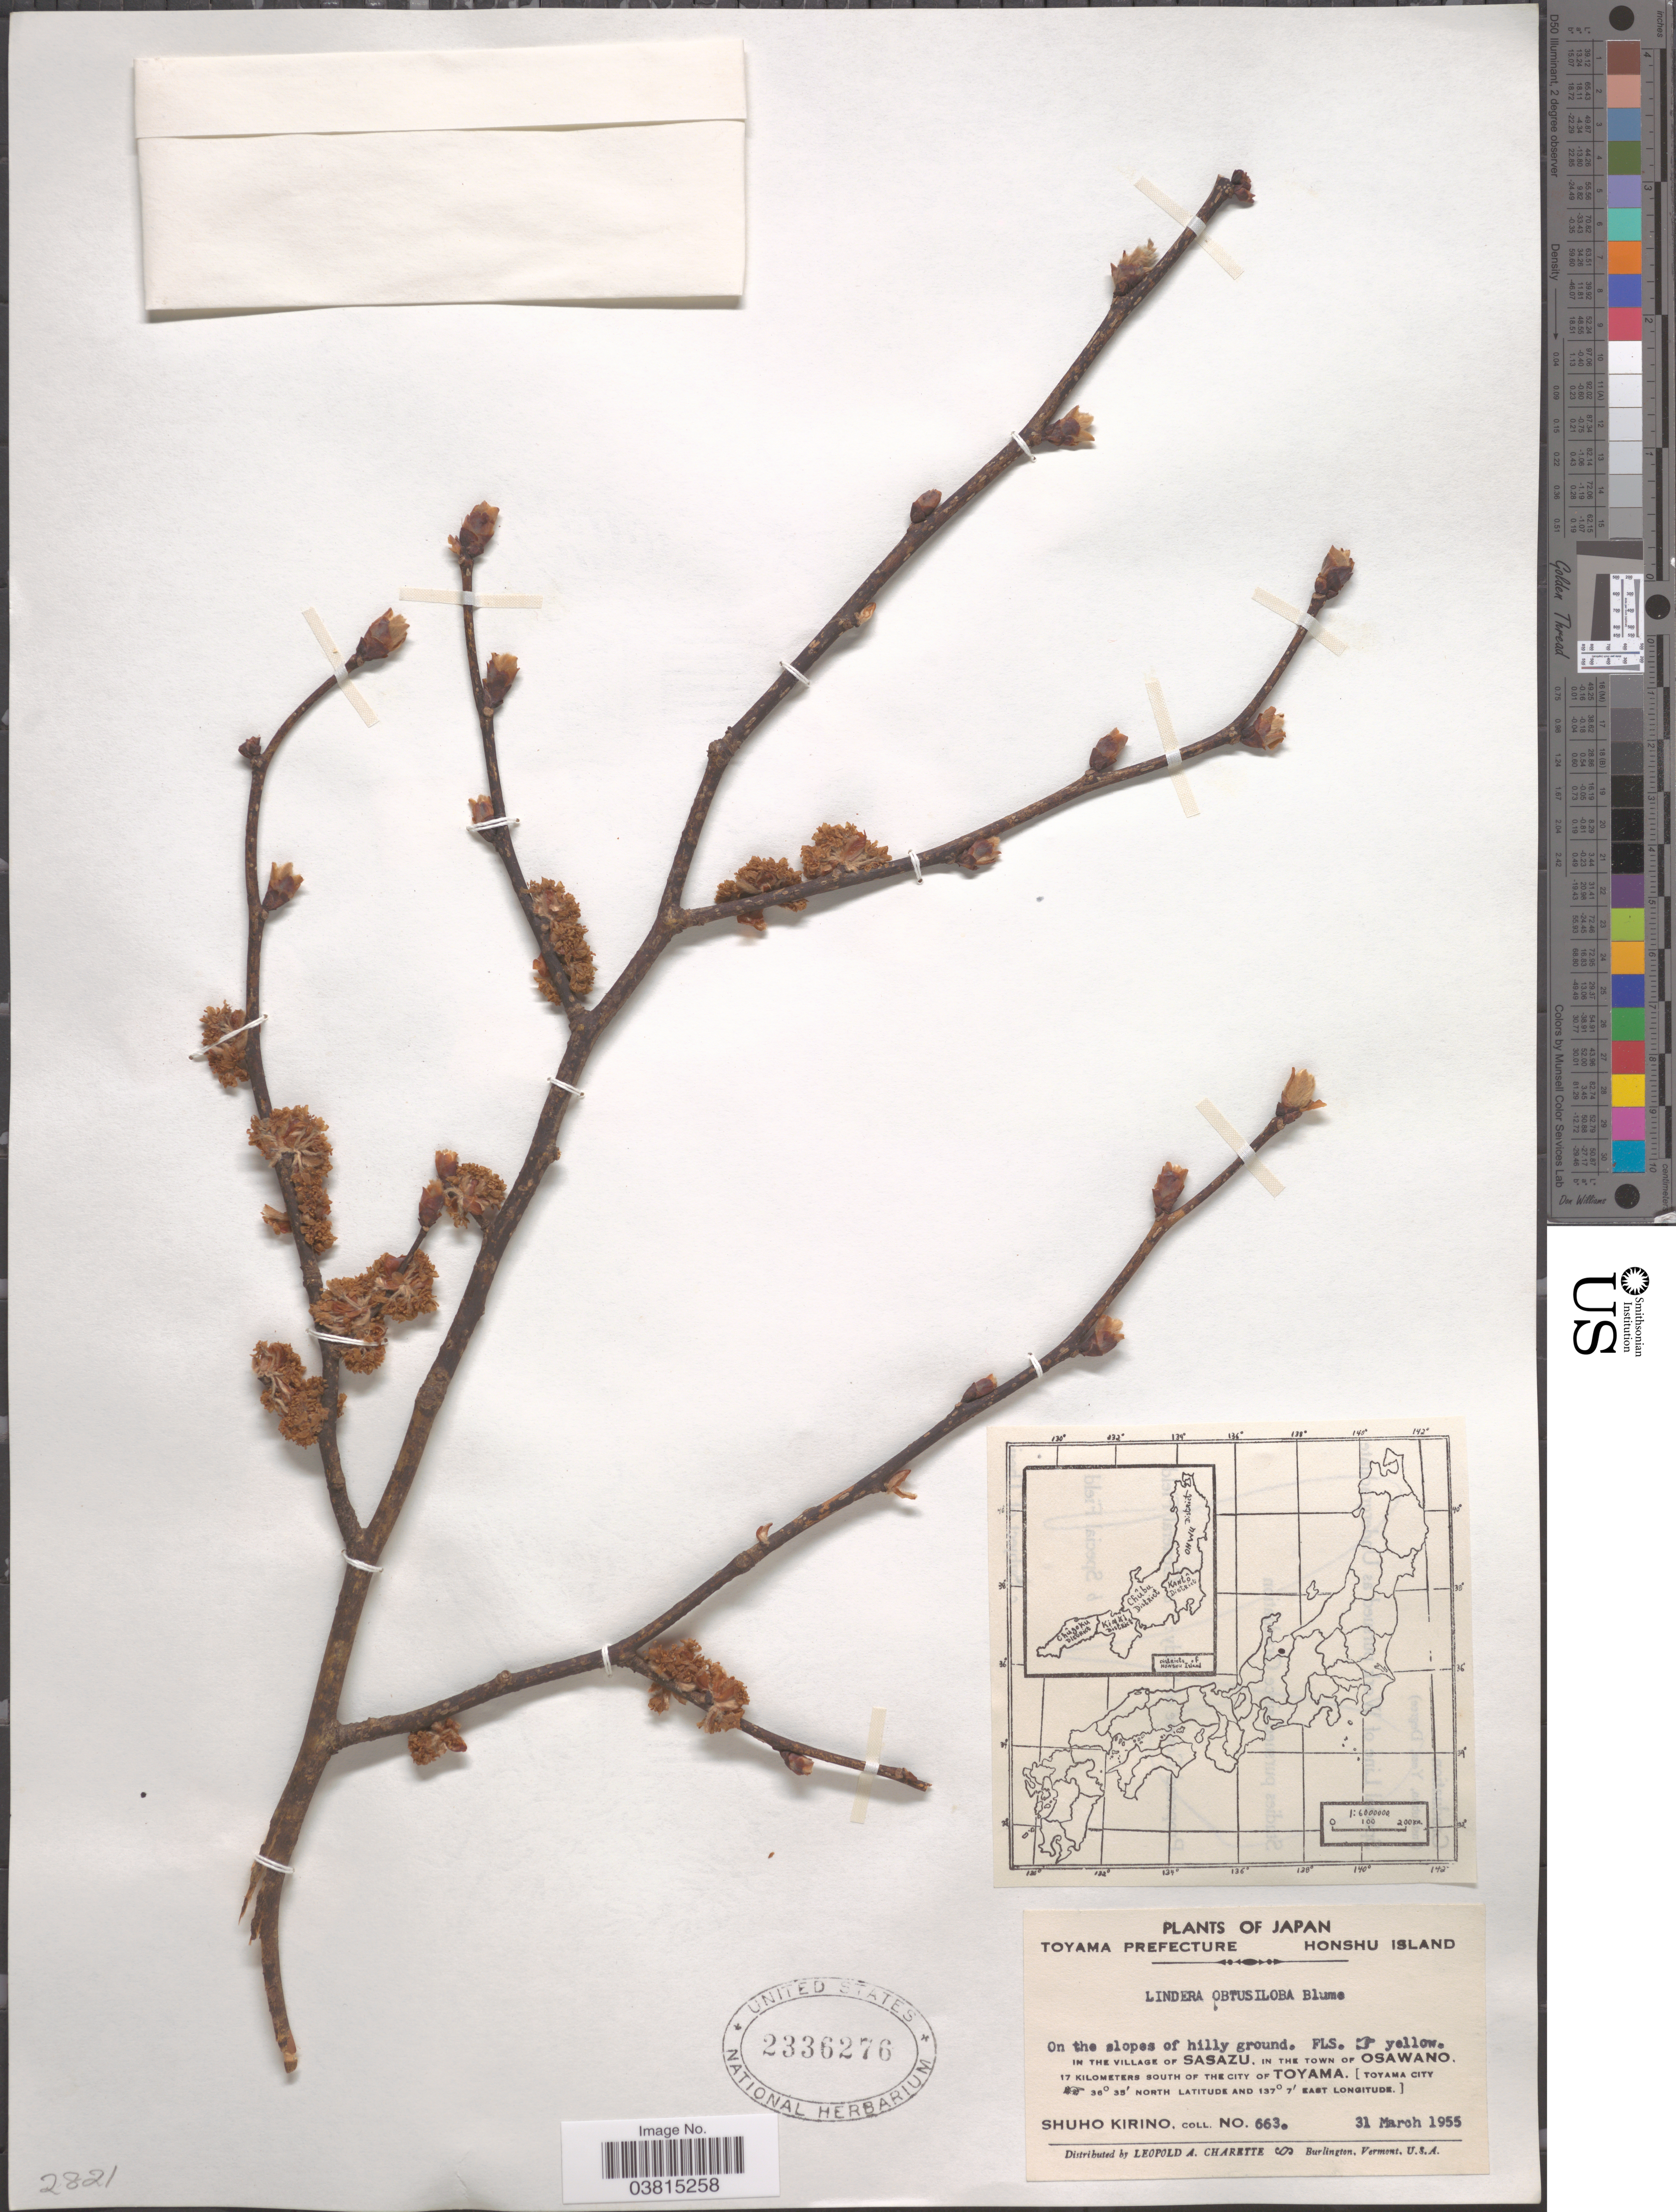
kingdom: Plantae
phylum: Tracheophyta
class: Magnoliopsida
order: Laurales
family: Lauraceae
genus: Lindera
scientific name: Lindera obtusiloba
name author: Blume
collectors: S. Kirino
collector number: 663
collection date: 1955-03-31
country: Japan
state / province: Toyama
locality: Toyama Prefecture. Honshu Island. In the village of Sasazu, in the town of Osawano, 17 kilometers south of the city of Toyama. [Toyama City].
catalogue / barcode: US 2336276